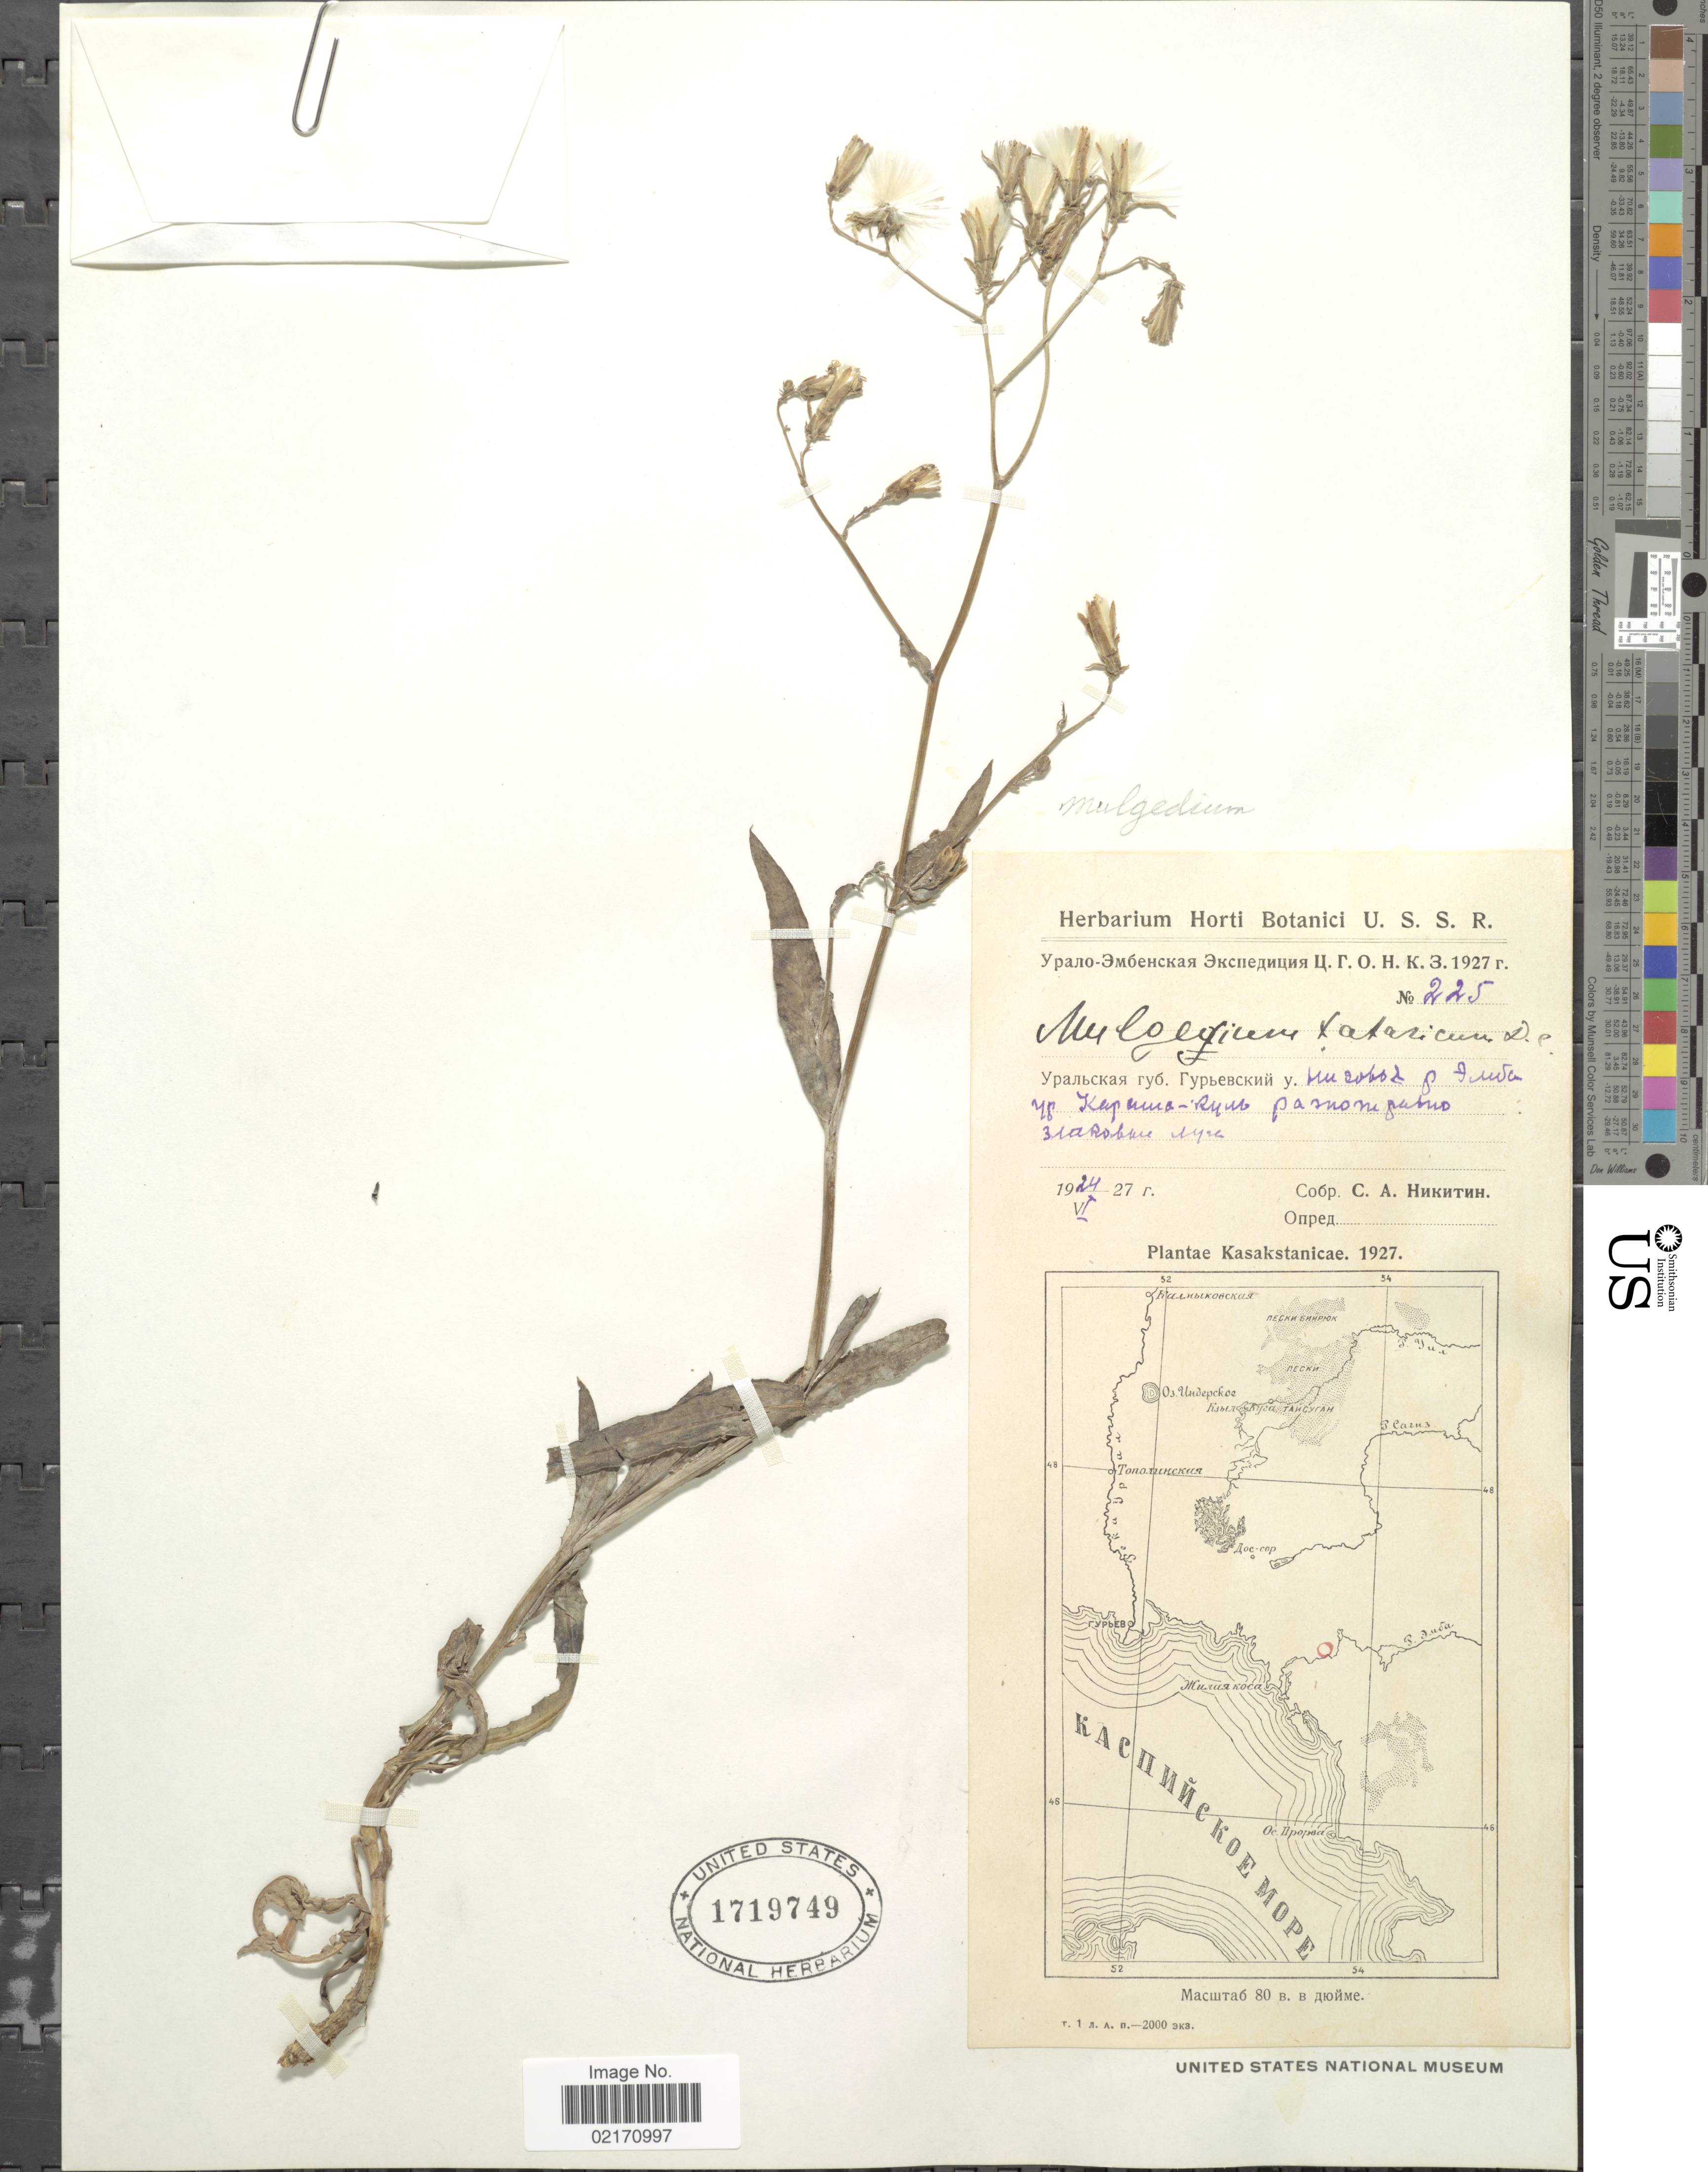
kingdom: Plantae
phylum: Tracheophyta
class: Magnoliopsida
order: Asterales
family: Asteraceae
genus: Mulgedium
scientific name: Mulgedium tataricum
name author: (L.) DC.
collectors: S. A. Nikitin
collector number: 225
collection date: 1927-06-24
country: Kazakhstan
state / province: Atyrau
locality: Emba River. Urochishche Karanga-Kul.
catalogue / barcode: US 1719749